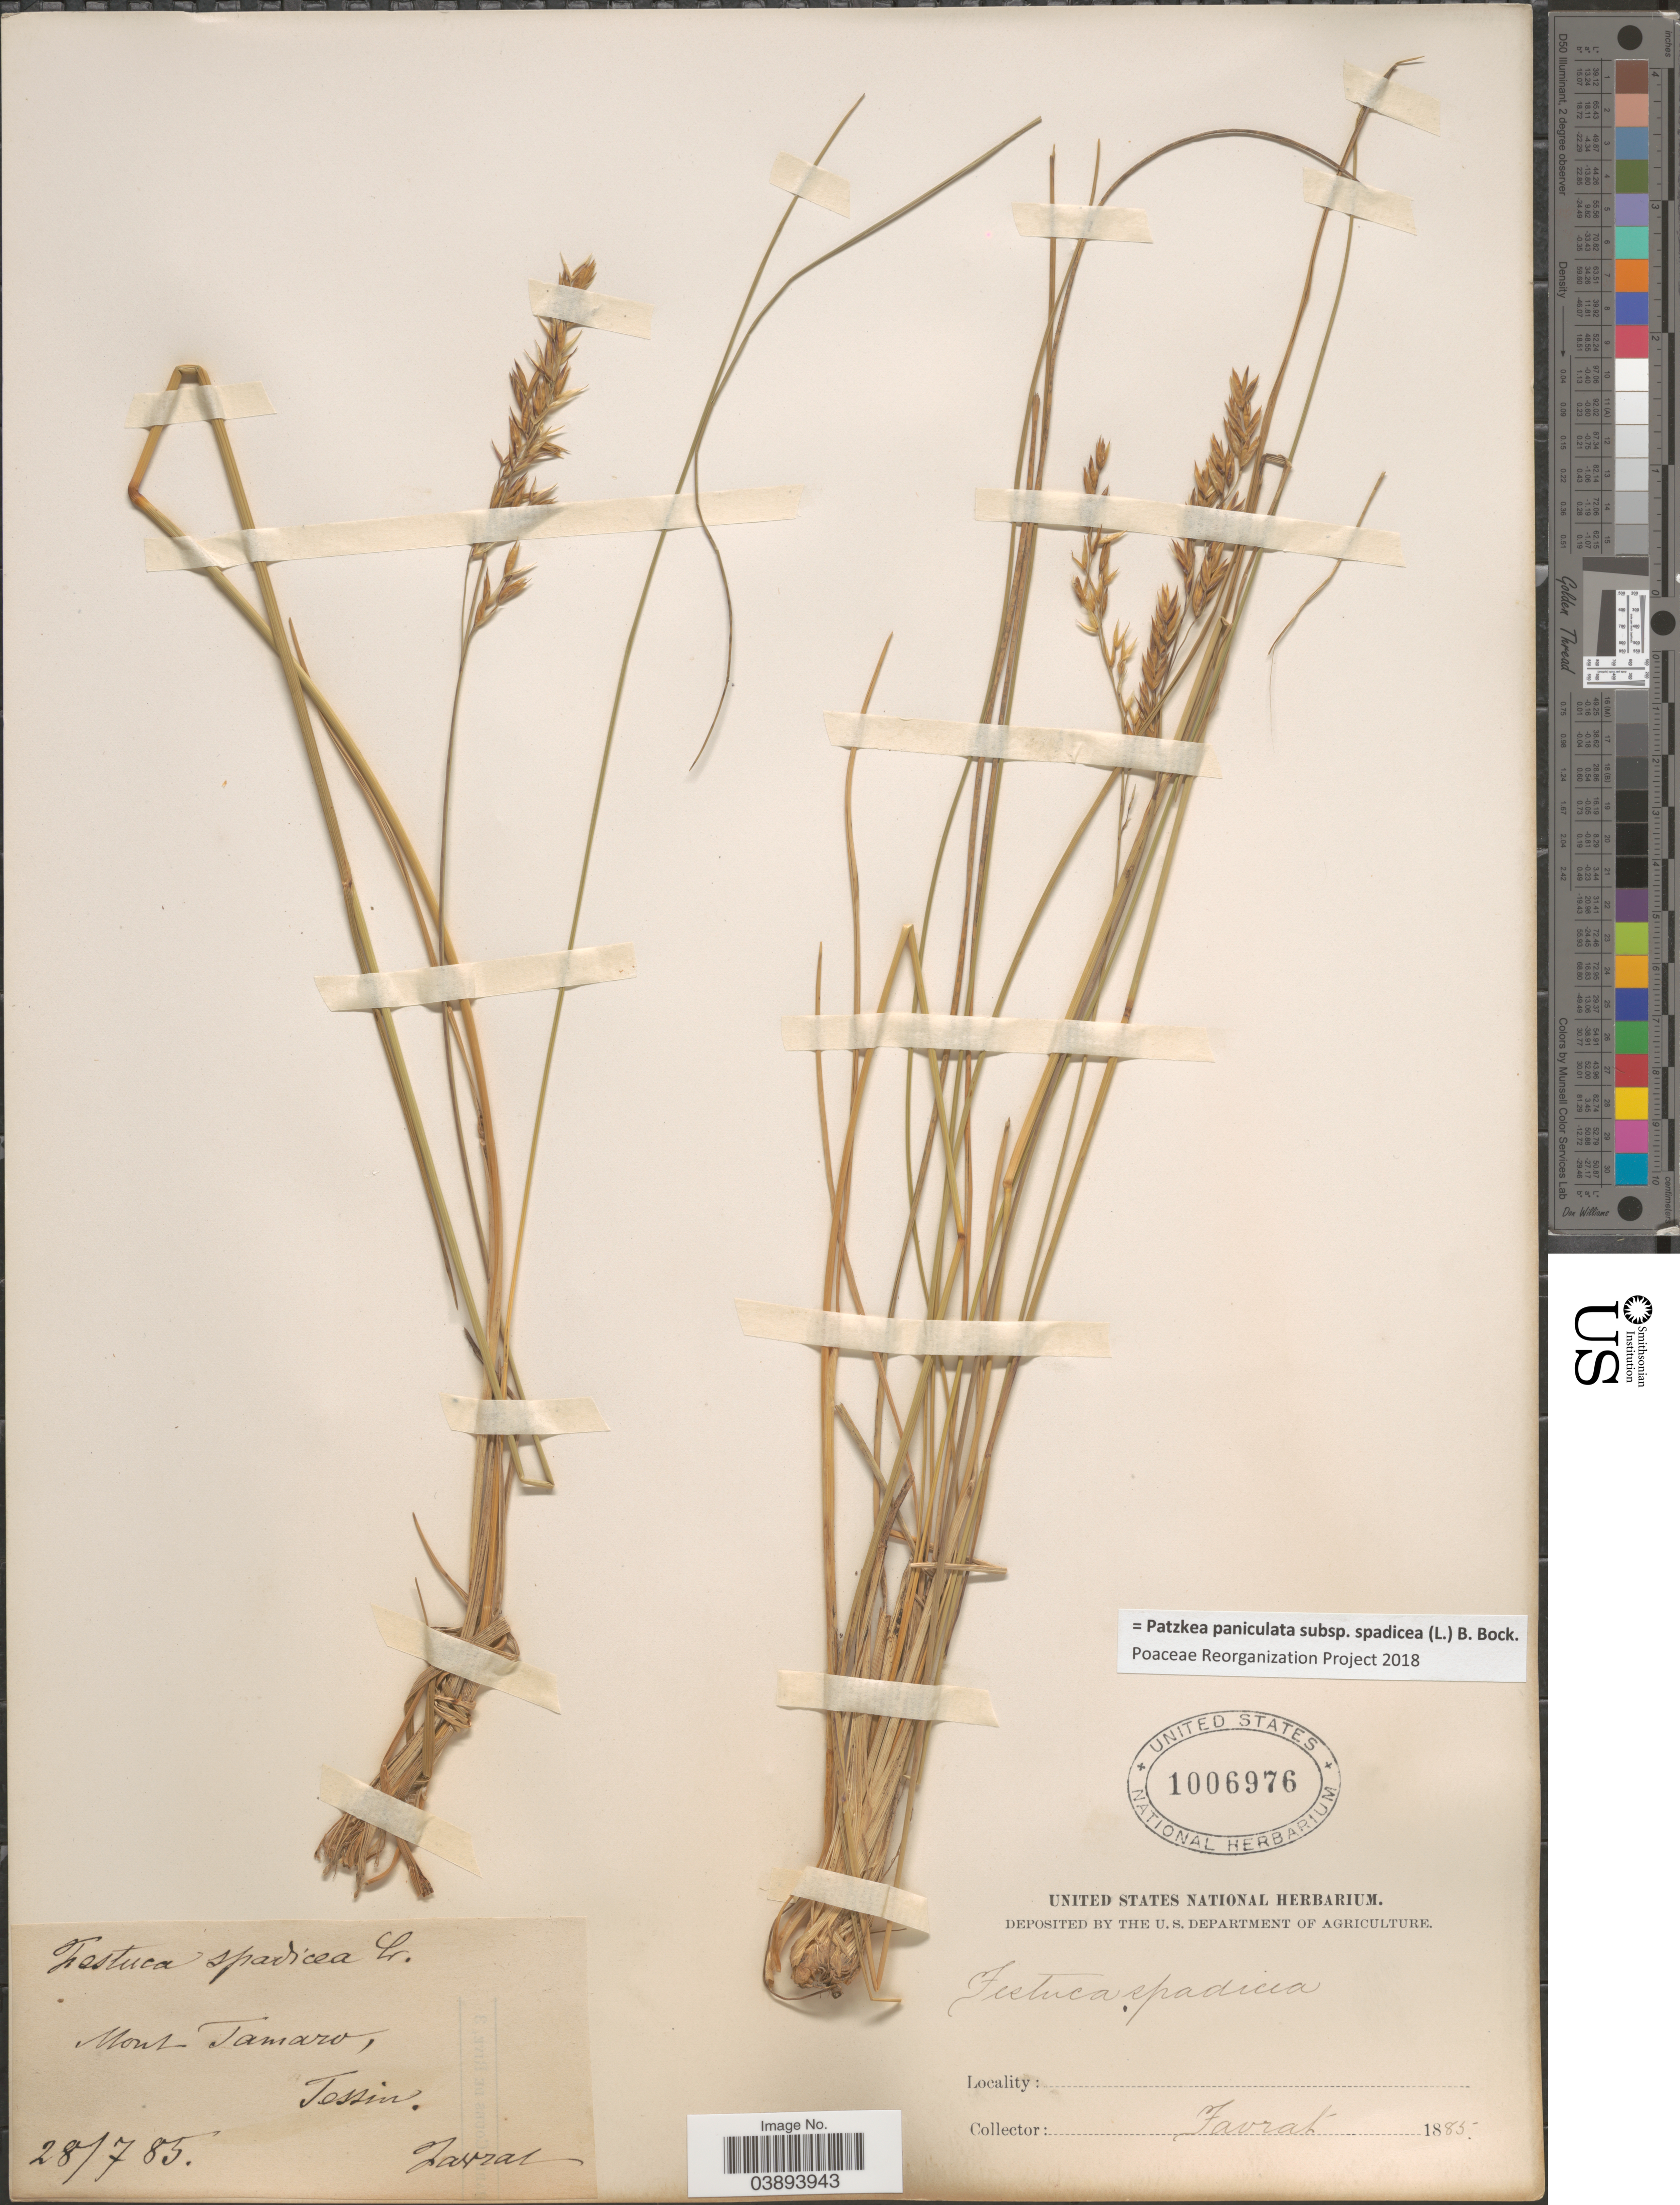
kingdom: Plantae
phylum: Tracheophyta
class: Liliopsida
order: Poales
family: Poaceae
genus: Patzkea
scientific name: Patzkea paniculata subsp. spadicea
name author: (L.) G. H. Loos & B. Bock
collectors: L. Favrat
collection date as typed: Transcribed d/m/y: 28/7/85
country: Switzerland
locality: Mont Tamaro, Tessin.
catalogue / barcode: US 1006976